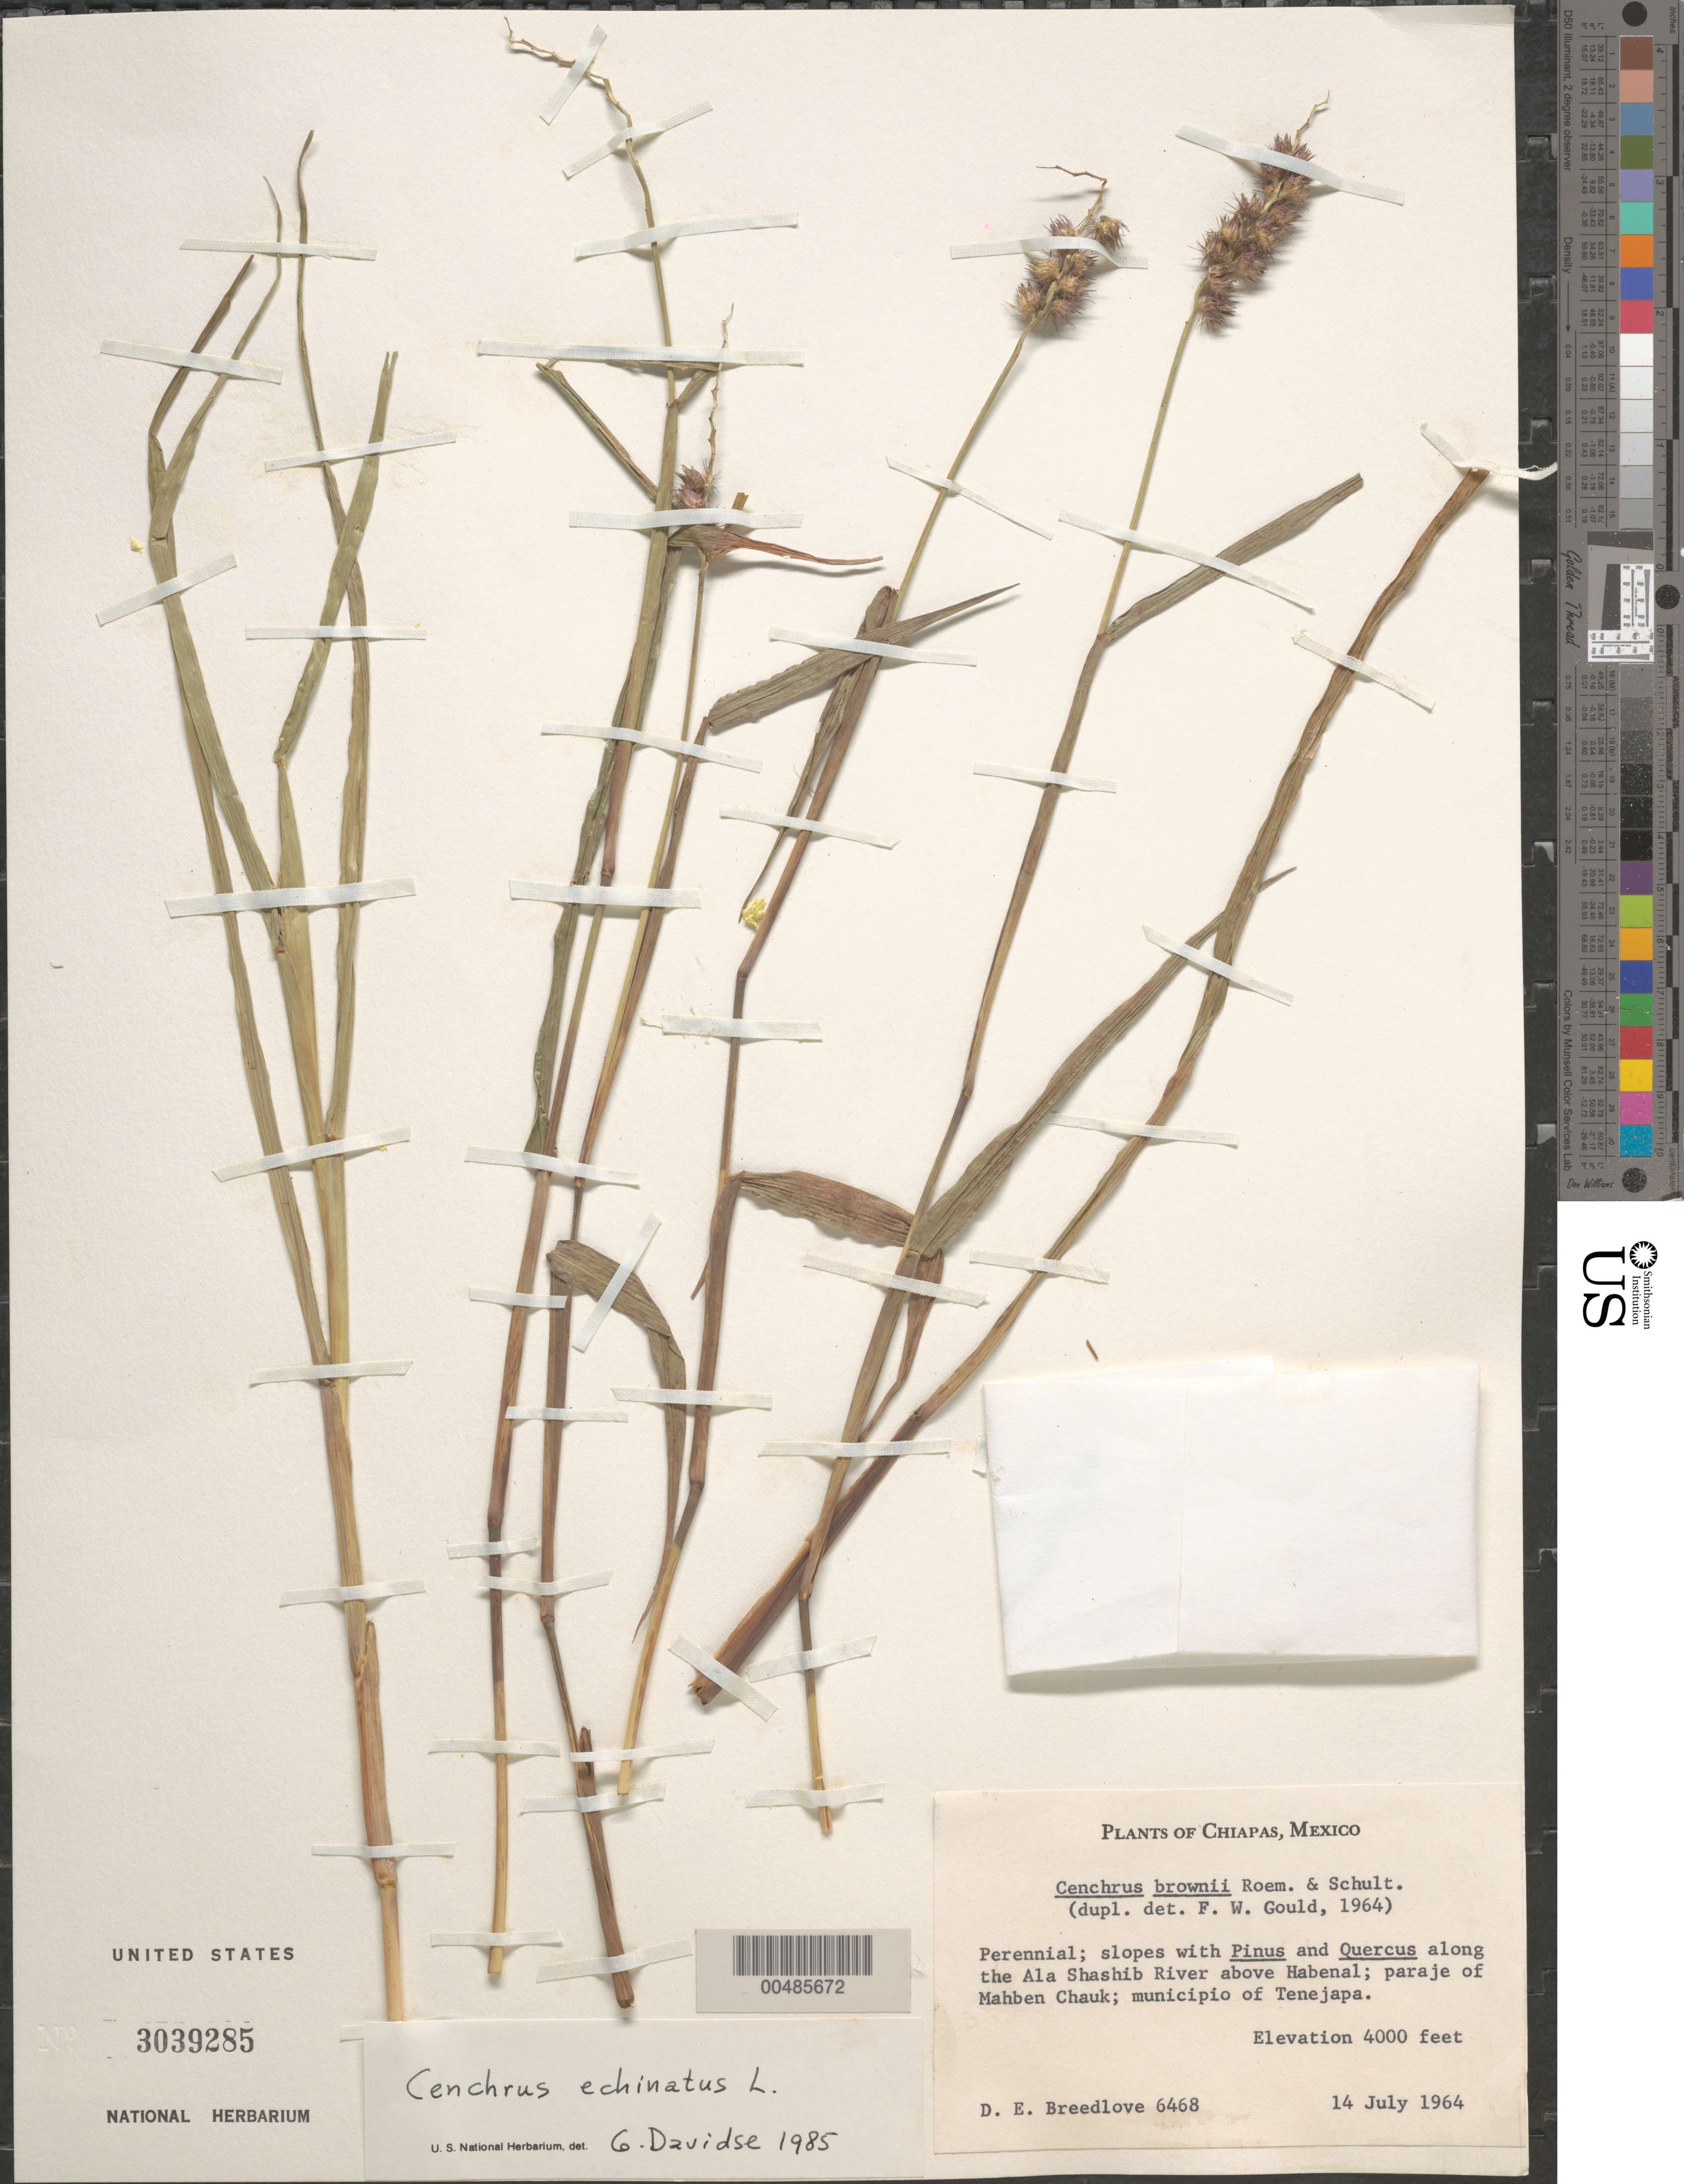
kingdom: Plantae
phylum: Tracheophyta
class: Liliopsida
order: Poales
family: Poaceae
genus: Cenchrus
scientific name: Cenchrus echinatus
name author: L.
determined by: Davidse, Gerrit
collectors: D. E. Breedlove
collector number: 6468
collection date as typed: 14 Jul 1964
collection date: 1964-07-14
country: Mexico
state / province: Chiapas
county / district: Tenejapa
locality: Along the Ala Shashib River above Habenal, paraje of Mahben Chauk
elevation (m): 1219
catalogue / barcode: US 3039285